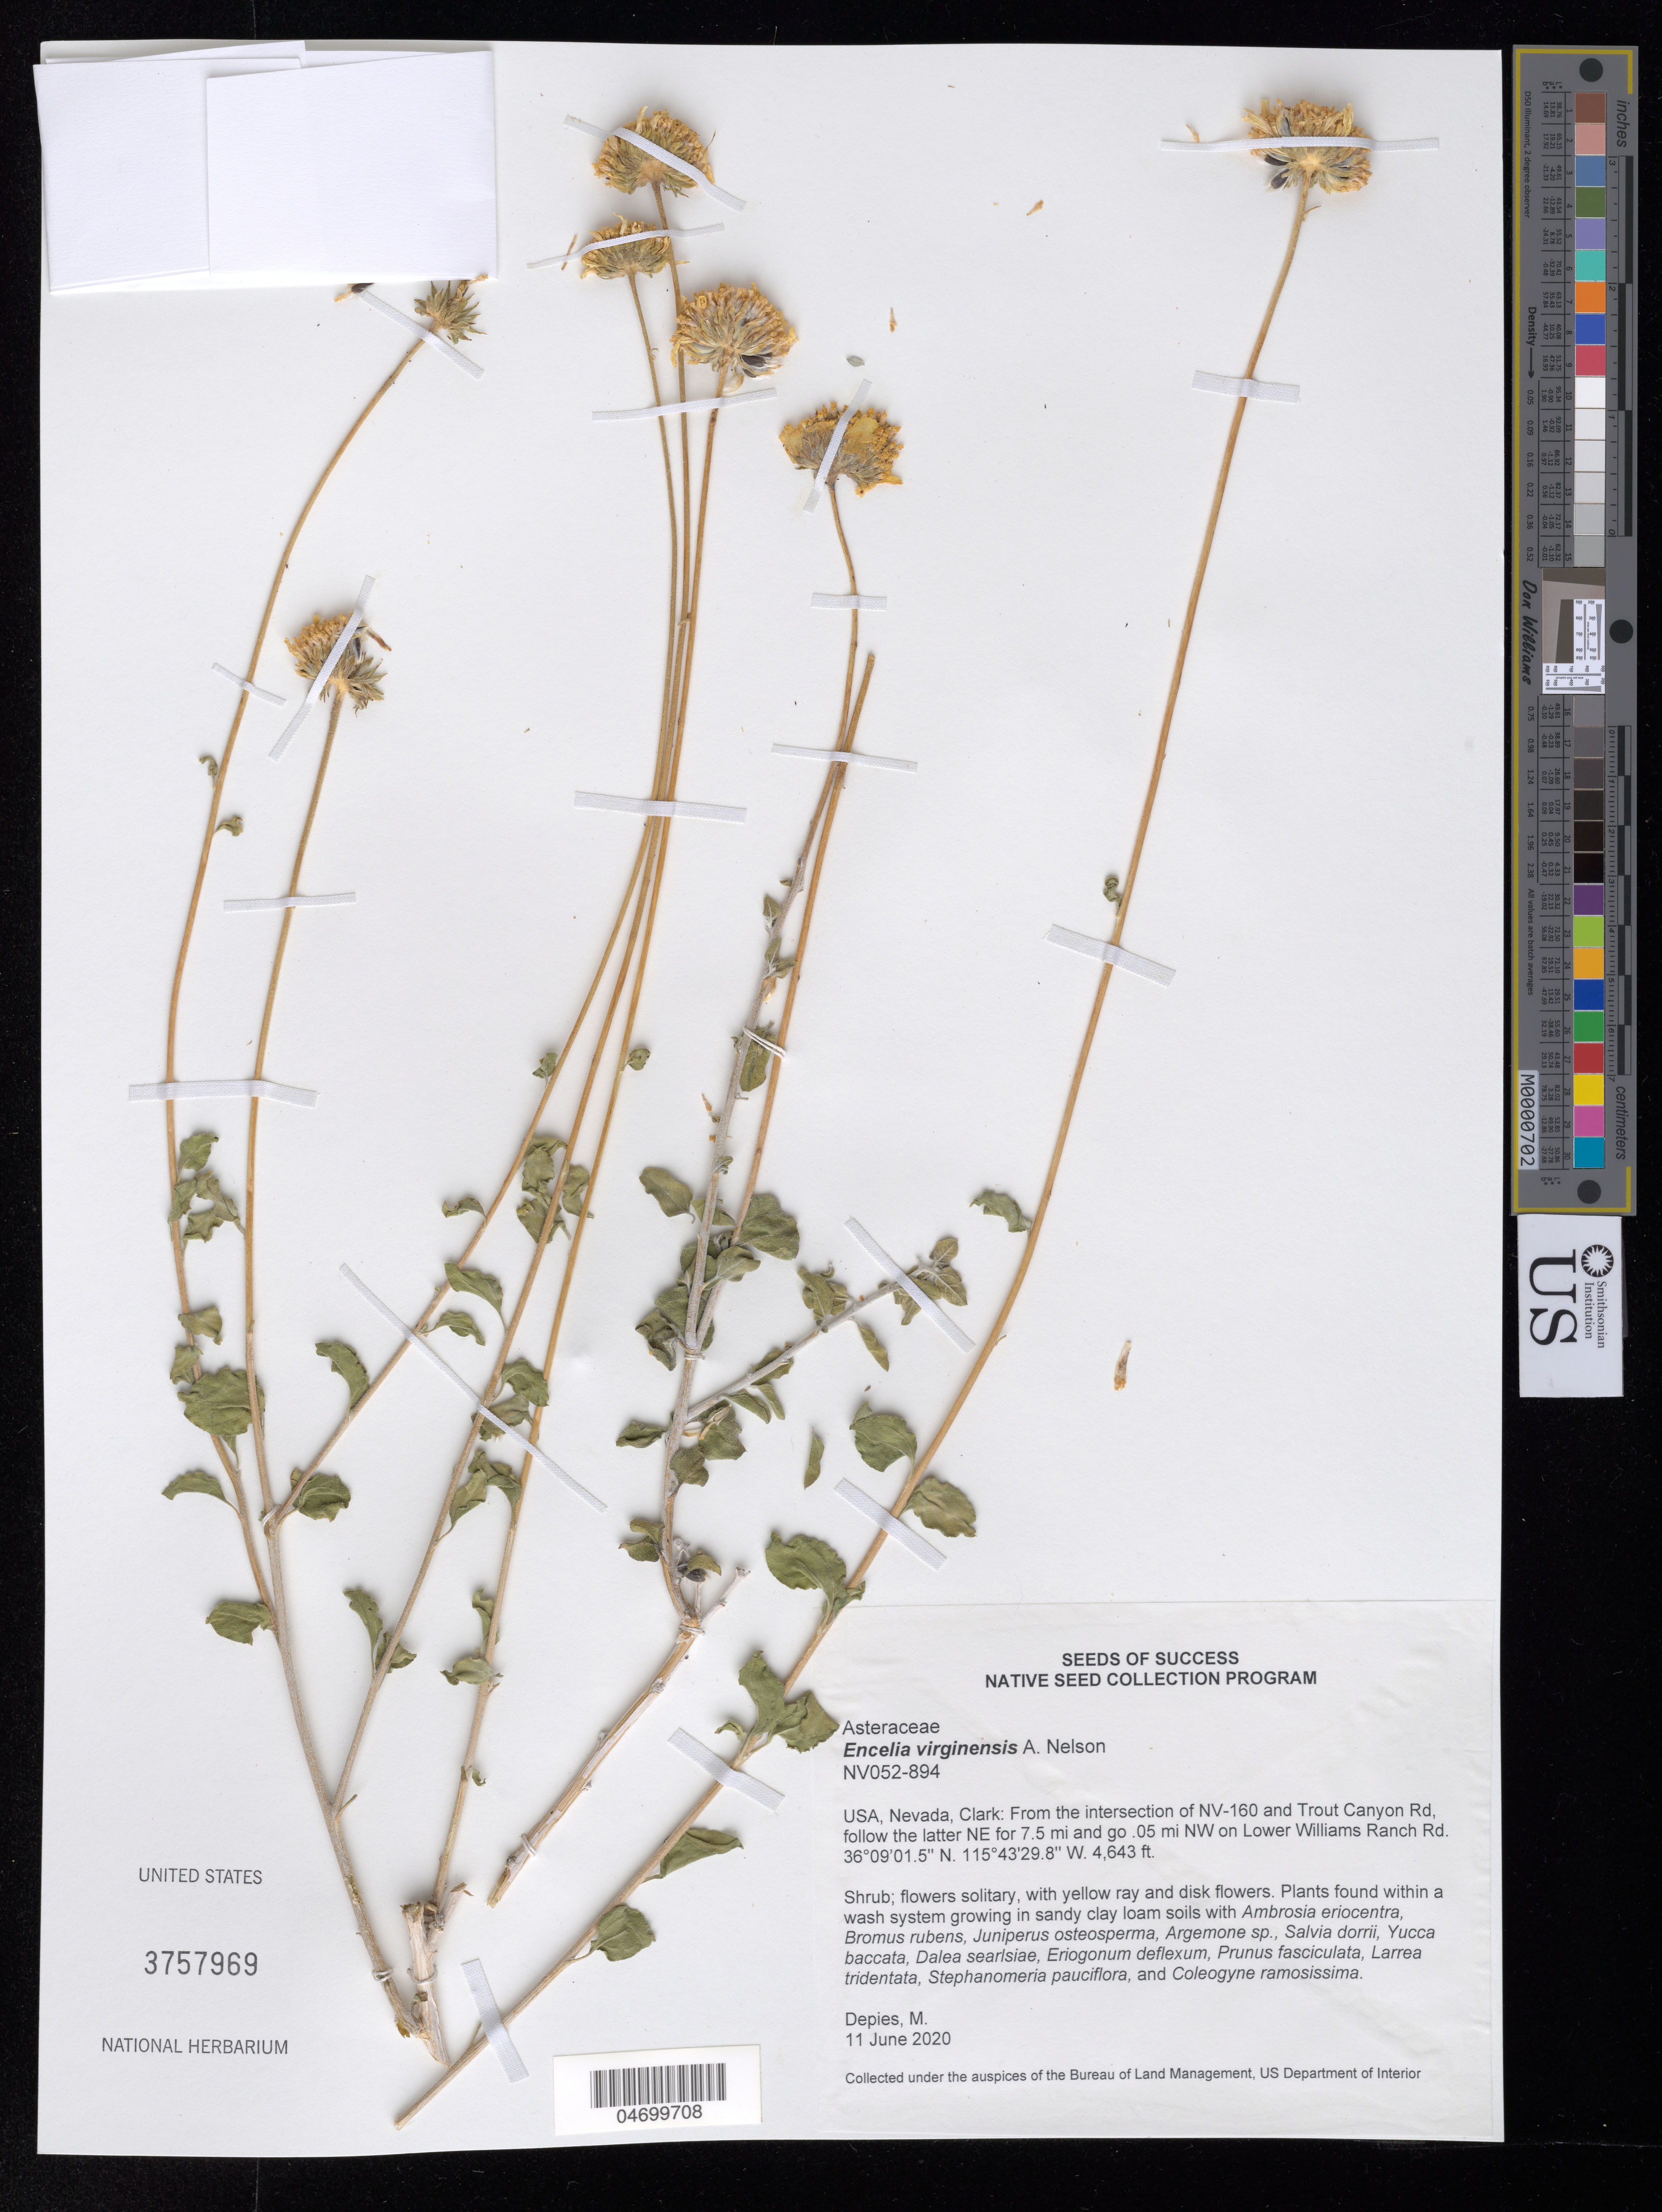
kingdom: Plantae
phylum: Tracheophyta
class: Magnoliopsida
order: Asterales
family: Asteraceae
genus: Encelia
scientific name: Encelia virginensis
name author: A. Nelson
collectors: M. Depies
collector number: NV052-894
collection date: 2020-06-11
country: United States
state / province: Nevada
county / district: Clark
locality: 0.5 mi. NW on Lower Williams Ranch Rd.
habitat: Sandy clay loam soils with Bromus rubens, Salvia dorrii, Yucca baccata, Larrea tridentata, etc.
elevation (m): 1415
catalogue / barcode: US 3757969